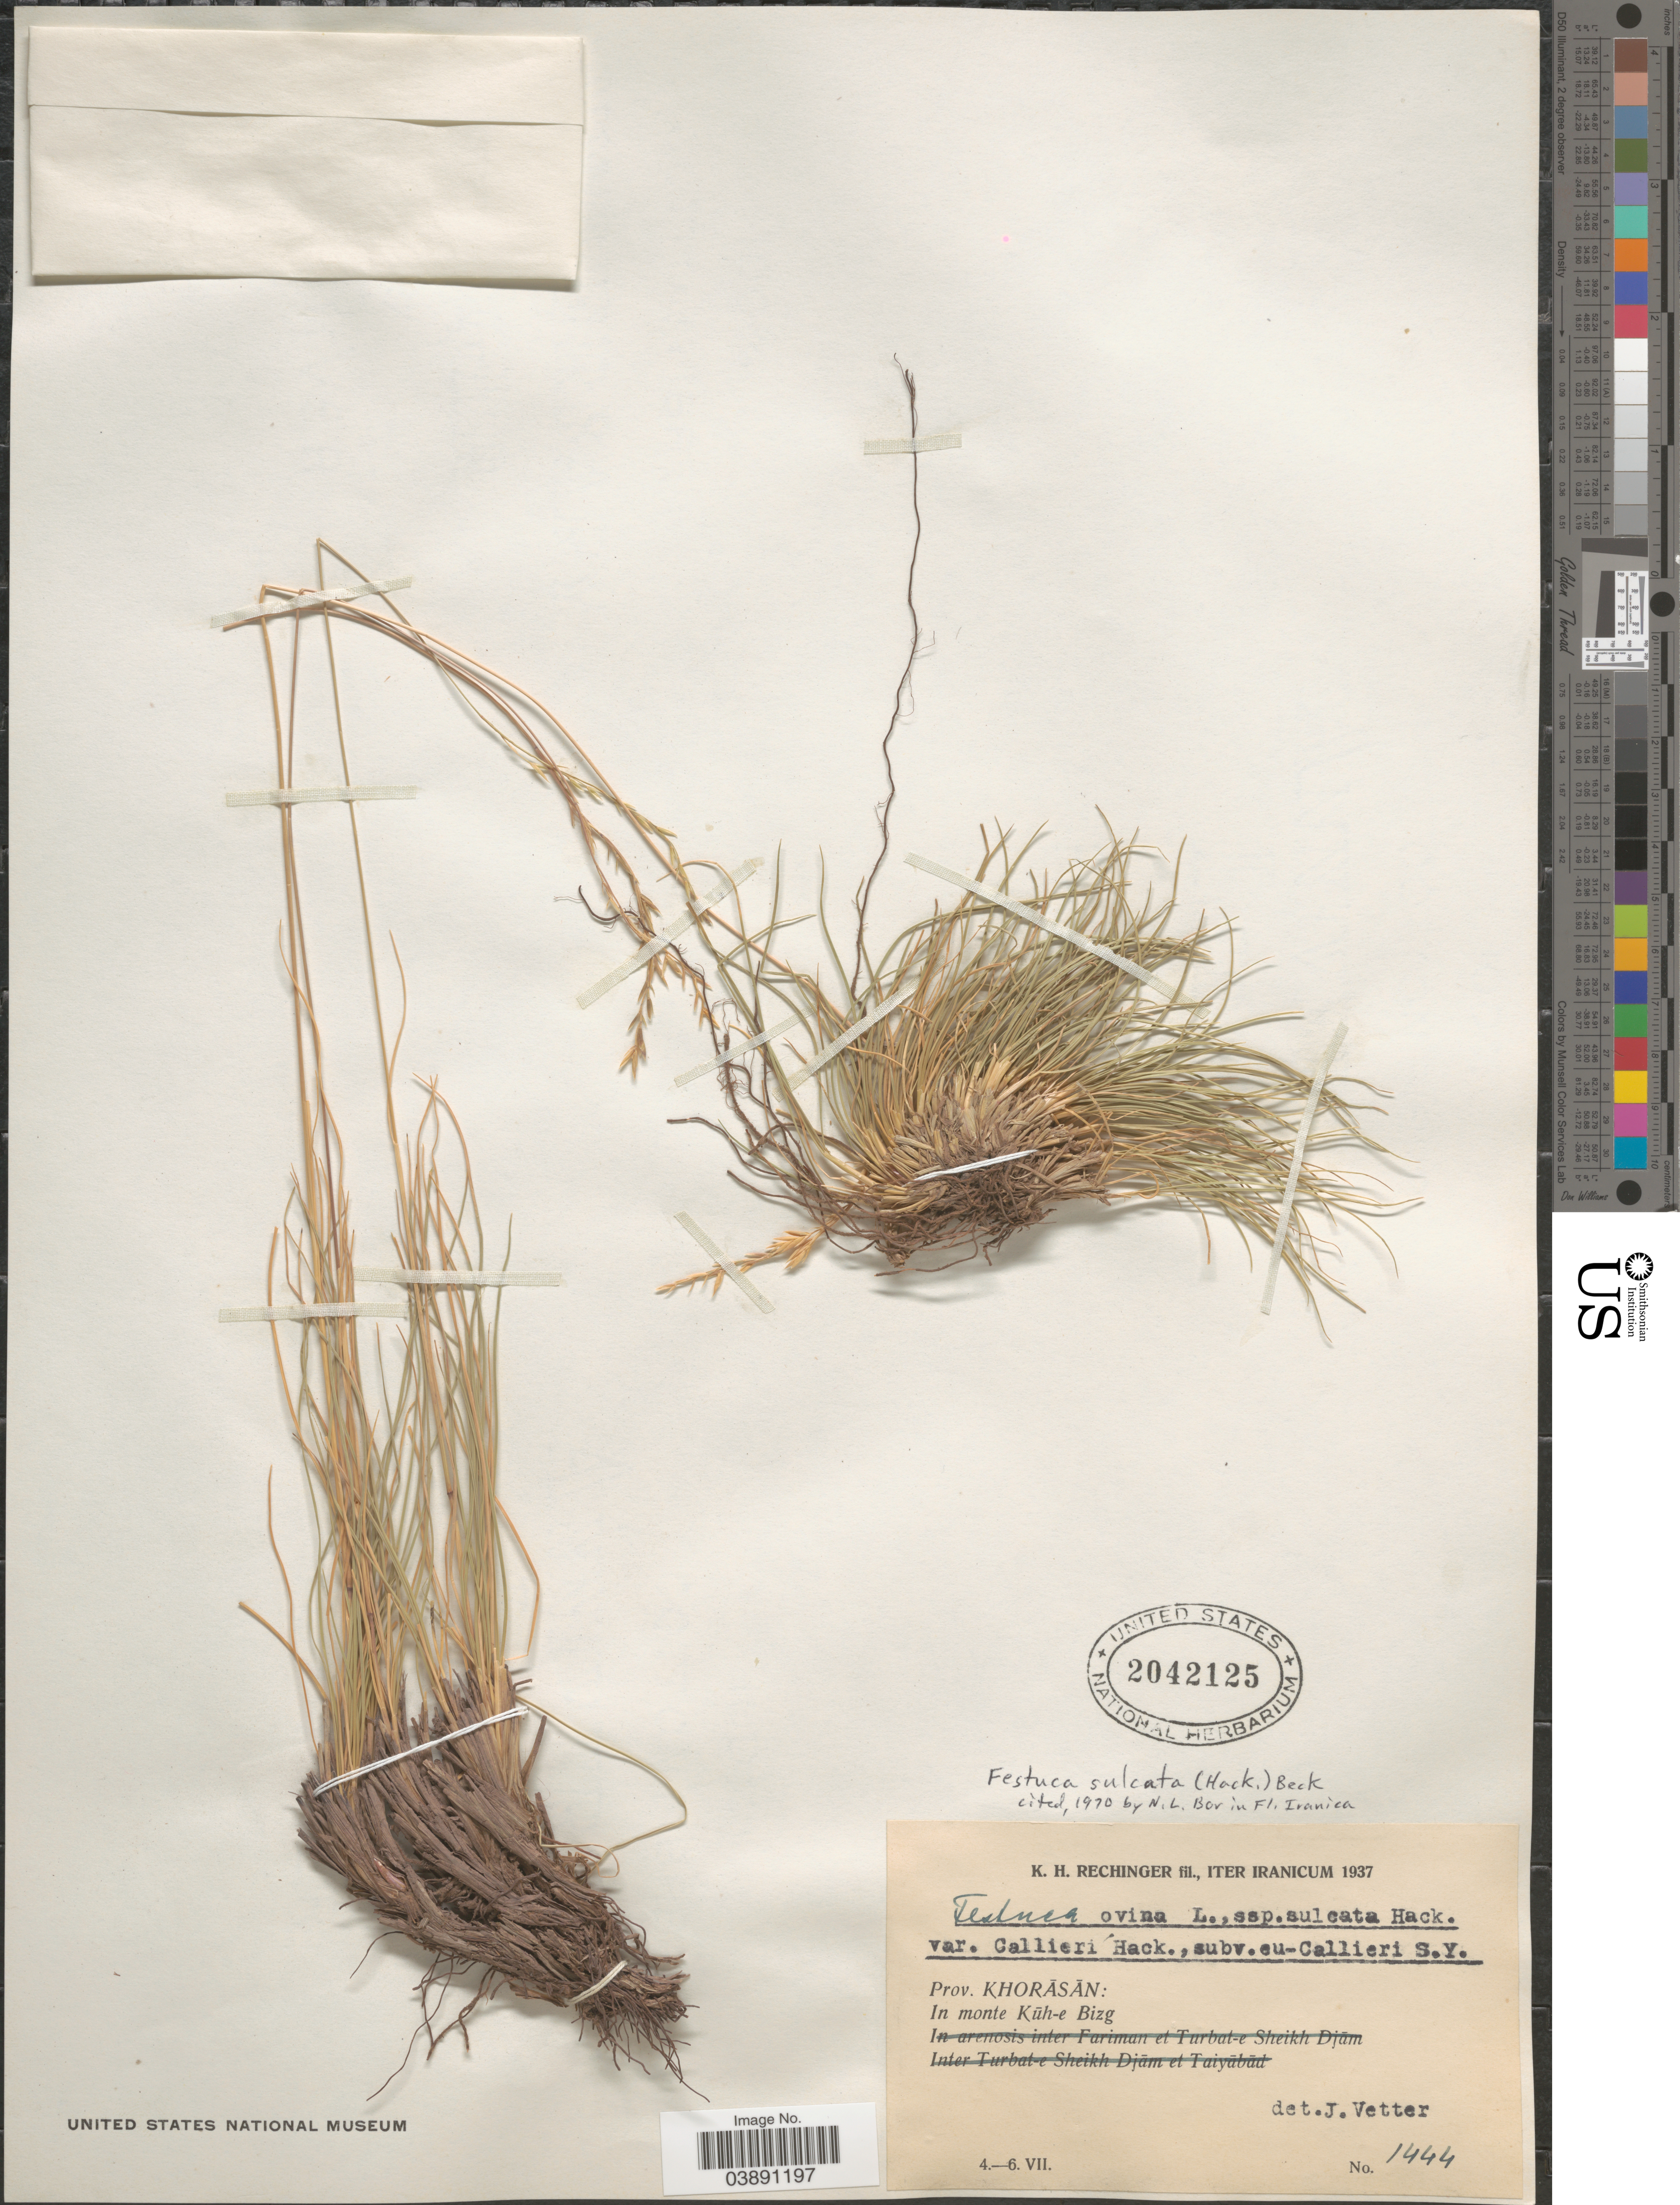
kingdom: Plantae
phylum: Tracheophyta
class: Liliopsida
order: Poales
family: Poaceae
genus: Festuca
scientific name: Festuca rupicola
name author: Heuff.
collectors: K. H. Rechinger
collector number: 1444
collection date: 1937-07-04/1937-07-06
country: Iran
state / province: Khorasan [obsolete]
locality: Prov. Khorasan: In monte Kuh-e Bizg.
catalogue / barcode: US 2042125